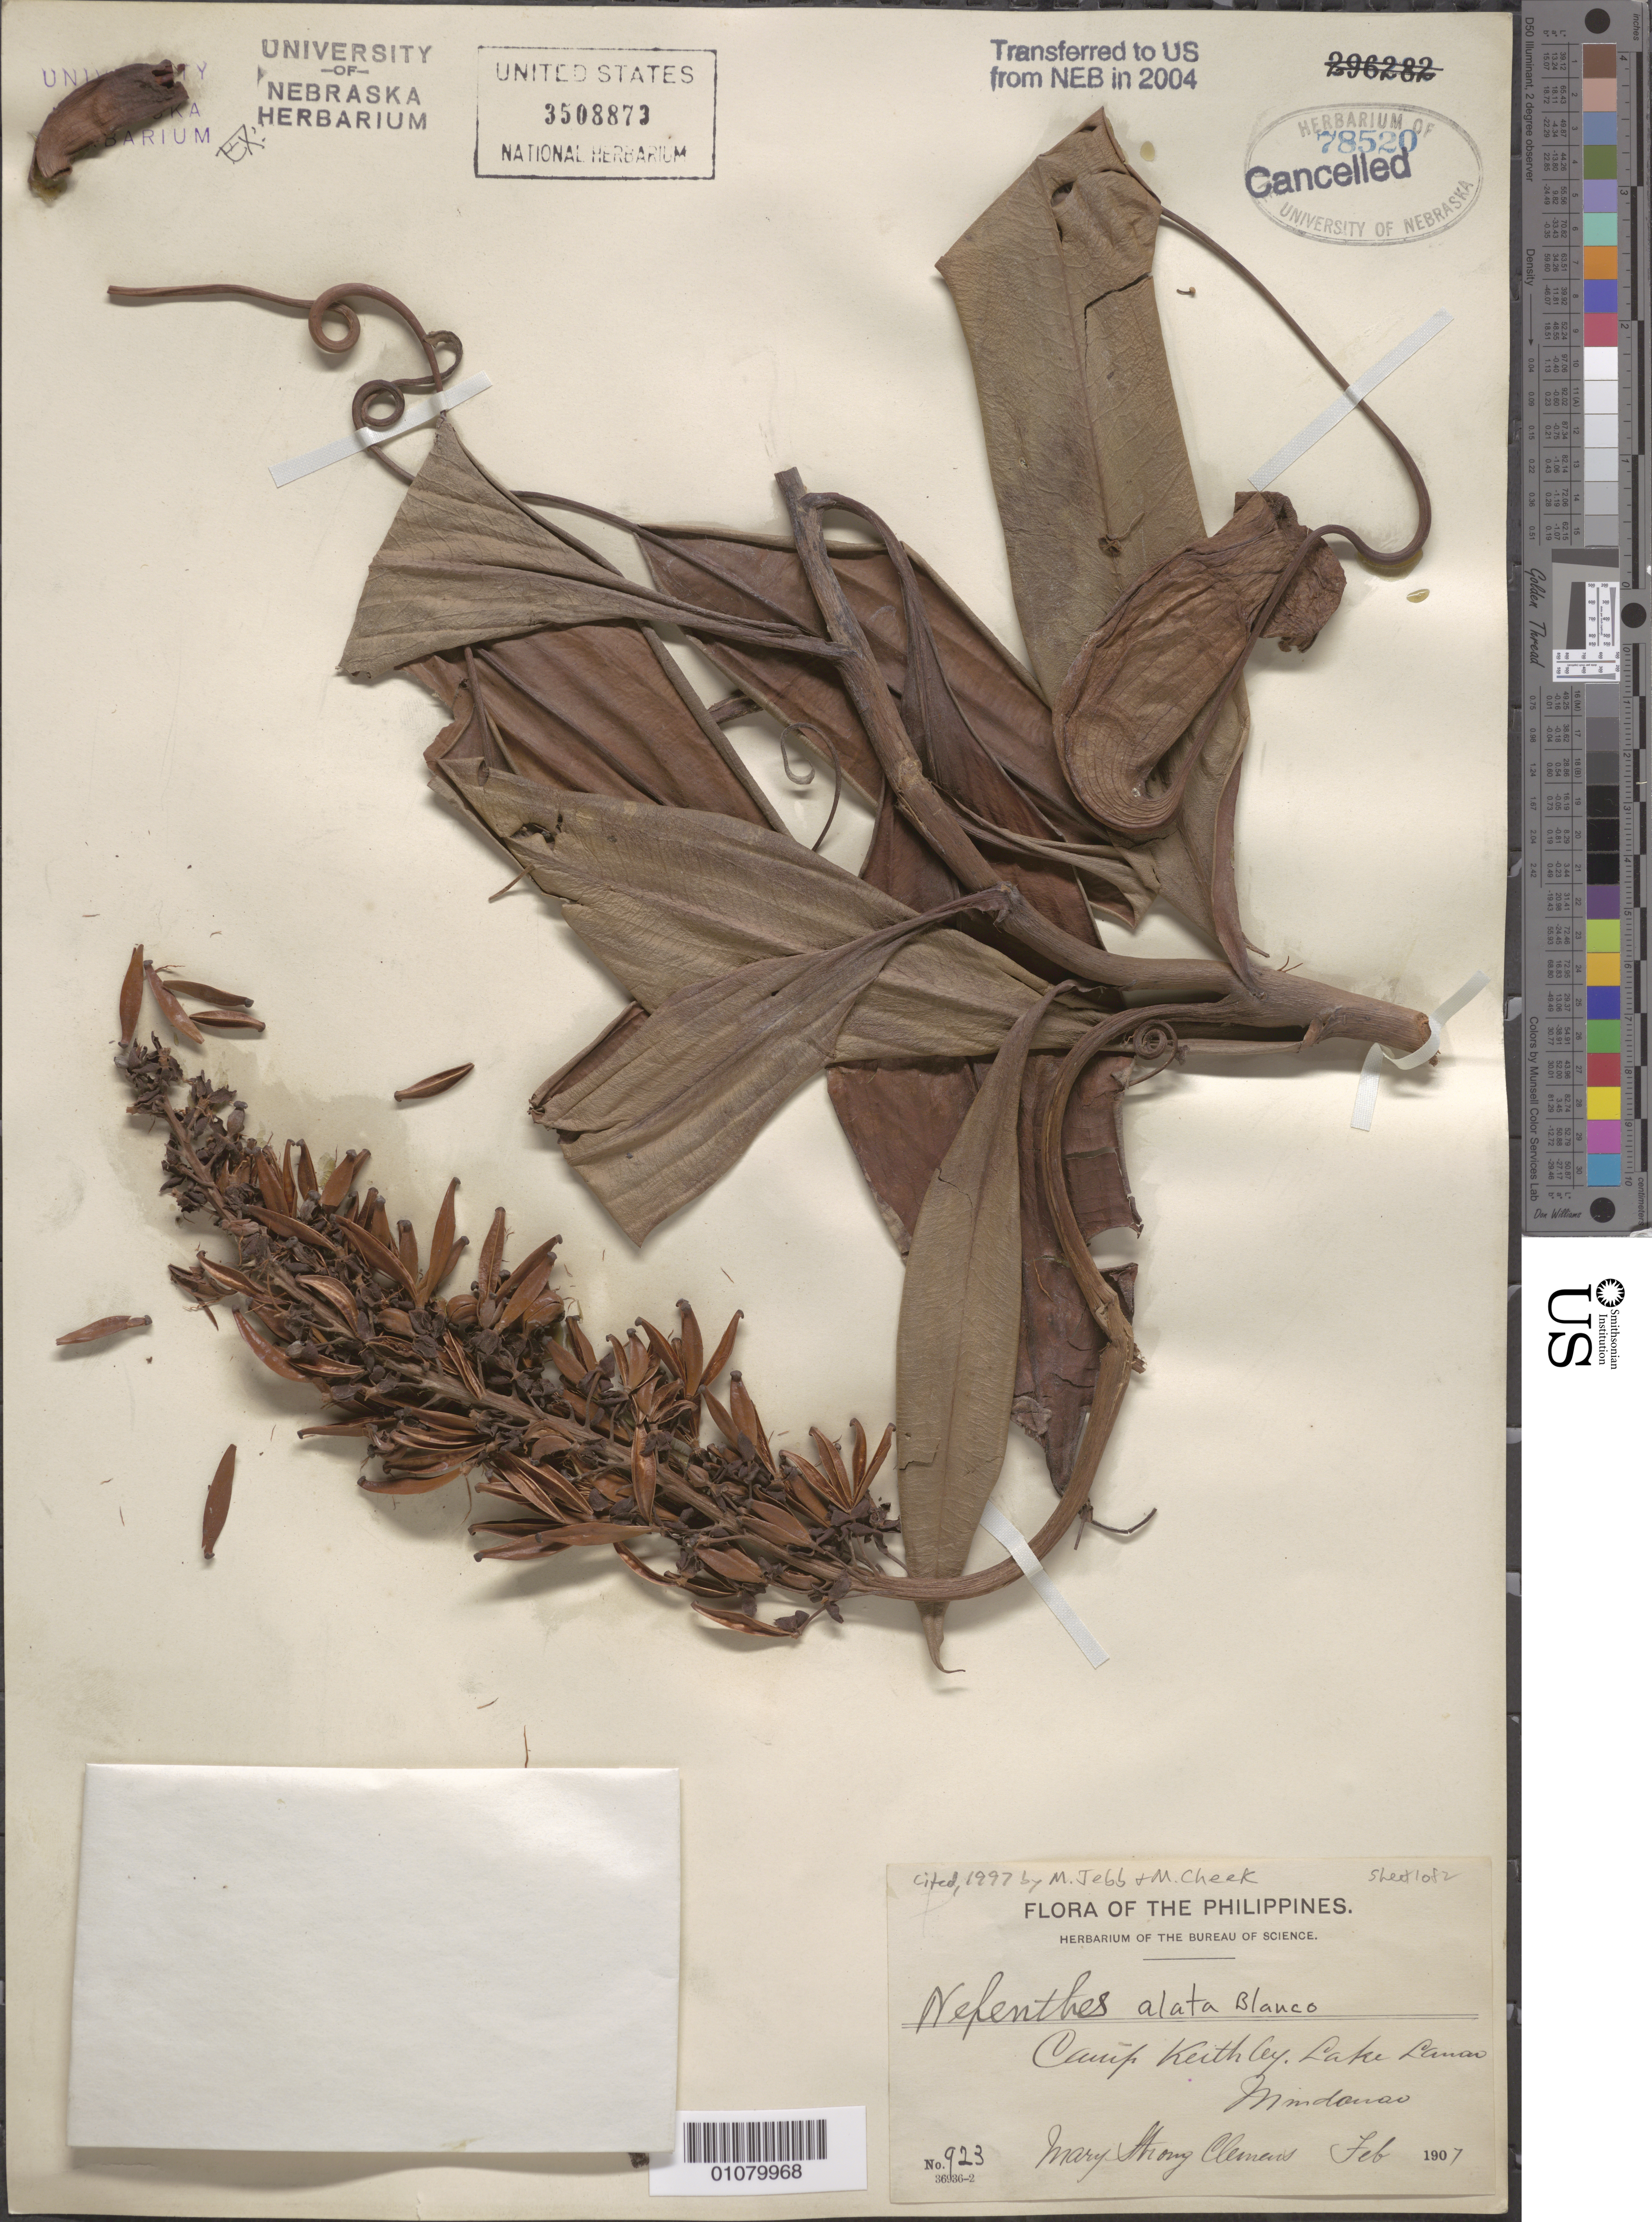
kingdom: Plantae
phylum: Tracheophyta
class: Magnoliopsida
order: Caryophyllales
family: Nepenthaceae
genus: Nepenthes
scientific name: Nepenthes alata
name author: Blanco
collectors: M. S. Clemens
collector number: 923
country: Philippines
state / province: Muslim Mindanao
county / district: Lanao del Sur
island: Mindanao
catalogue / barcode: US 3508873